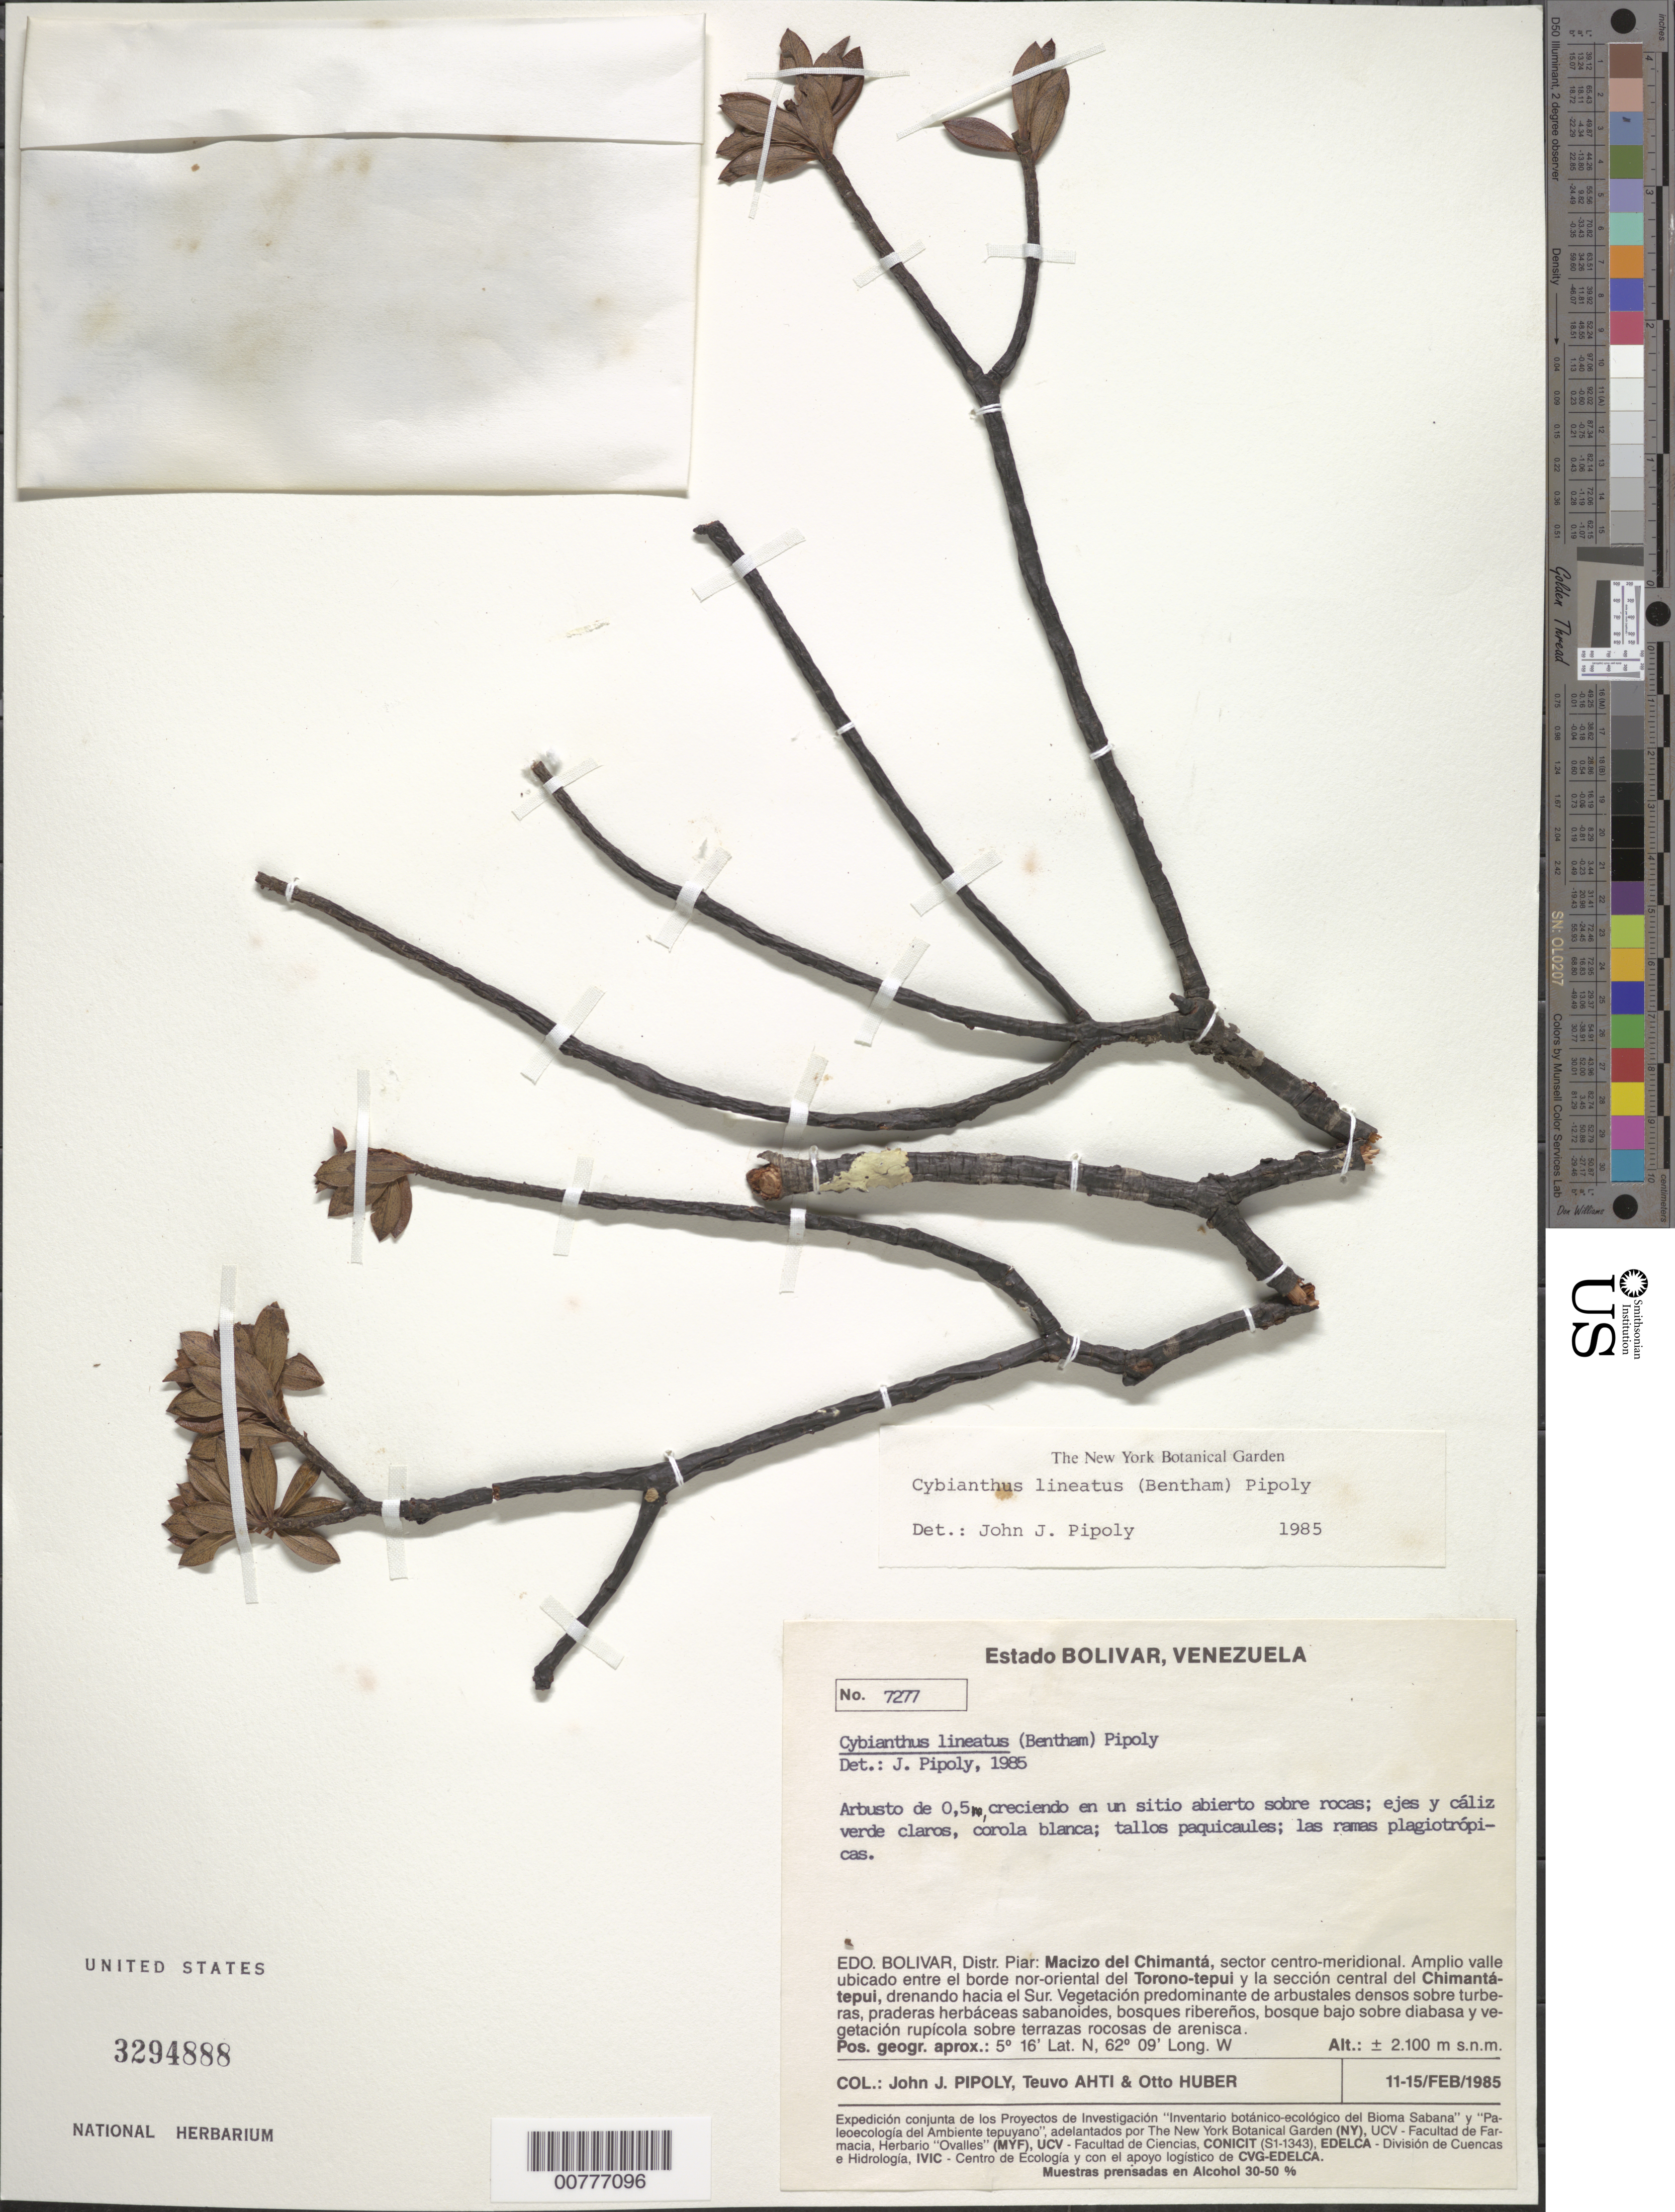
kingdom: Plantae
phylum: Tracheophyta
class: Magnoliopsida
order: Ericales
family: Primulaceae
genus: Cybianthus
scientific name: Cybianthus lineatus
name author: (Benth.) Pipoly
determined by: Pipoly, J. J., III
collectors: J. J. Pipoly, T. T. Ahti & O. Huber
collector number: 7277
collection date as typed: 11-Feb-85 to 15-Feb-85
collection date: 1985-02-11/1985-02-15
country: Venezuela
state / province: Bolívar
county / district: Piar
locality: Macizo del Chimantá, sector centro-meridional; wide valley between the northwest side of the Torono-tepuí and the middle section of the Chimantá-tepuí, draining from the south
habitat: Vegetación predominante de arbustales denso sobre turberas, praderas herbáceas sabanoides, bosques ribereños, bosque bajo sobre diabasa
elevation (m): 2100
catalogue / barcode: US 3294888